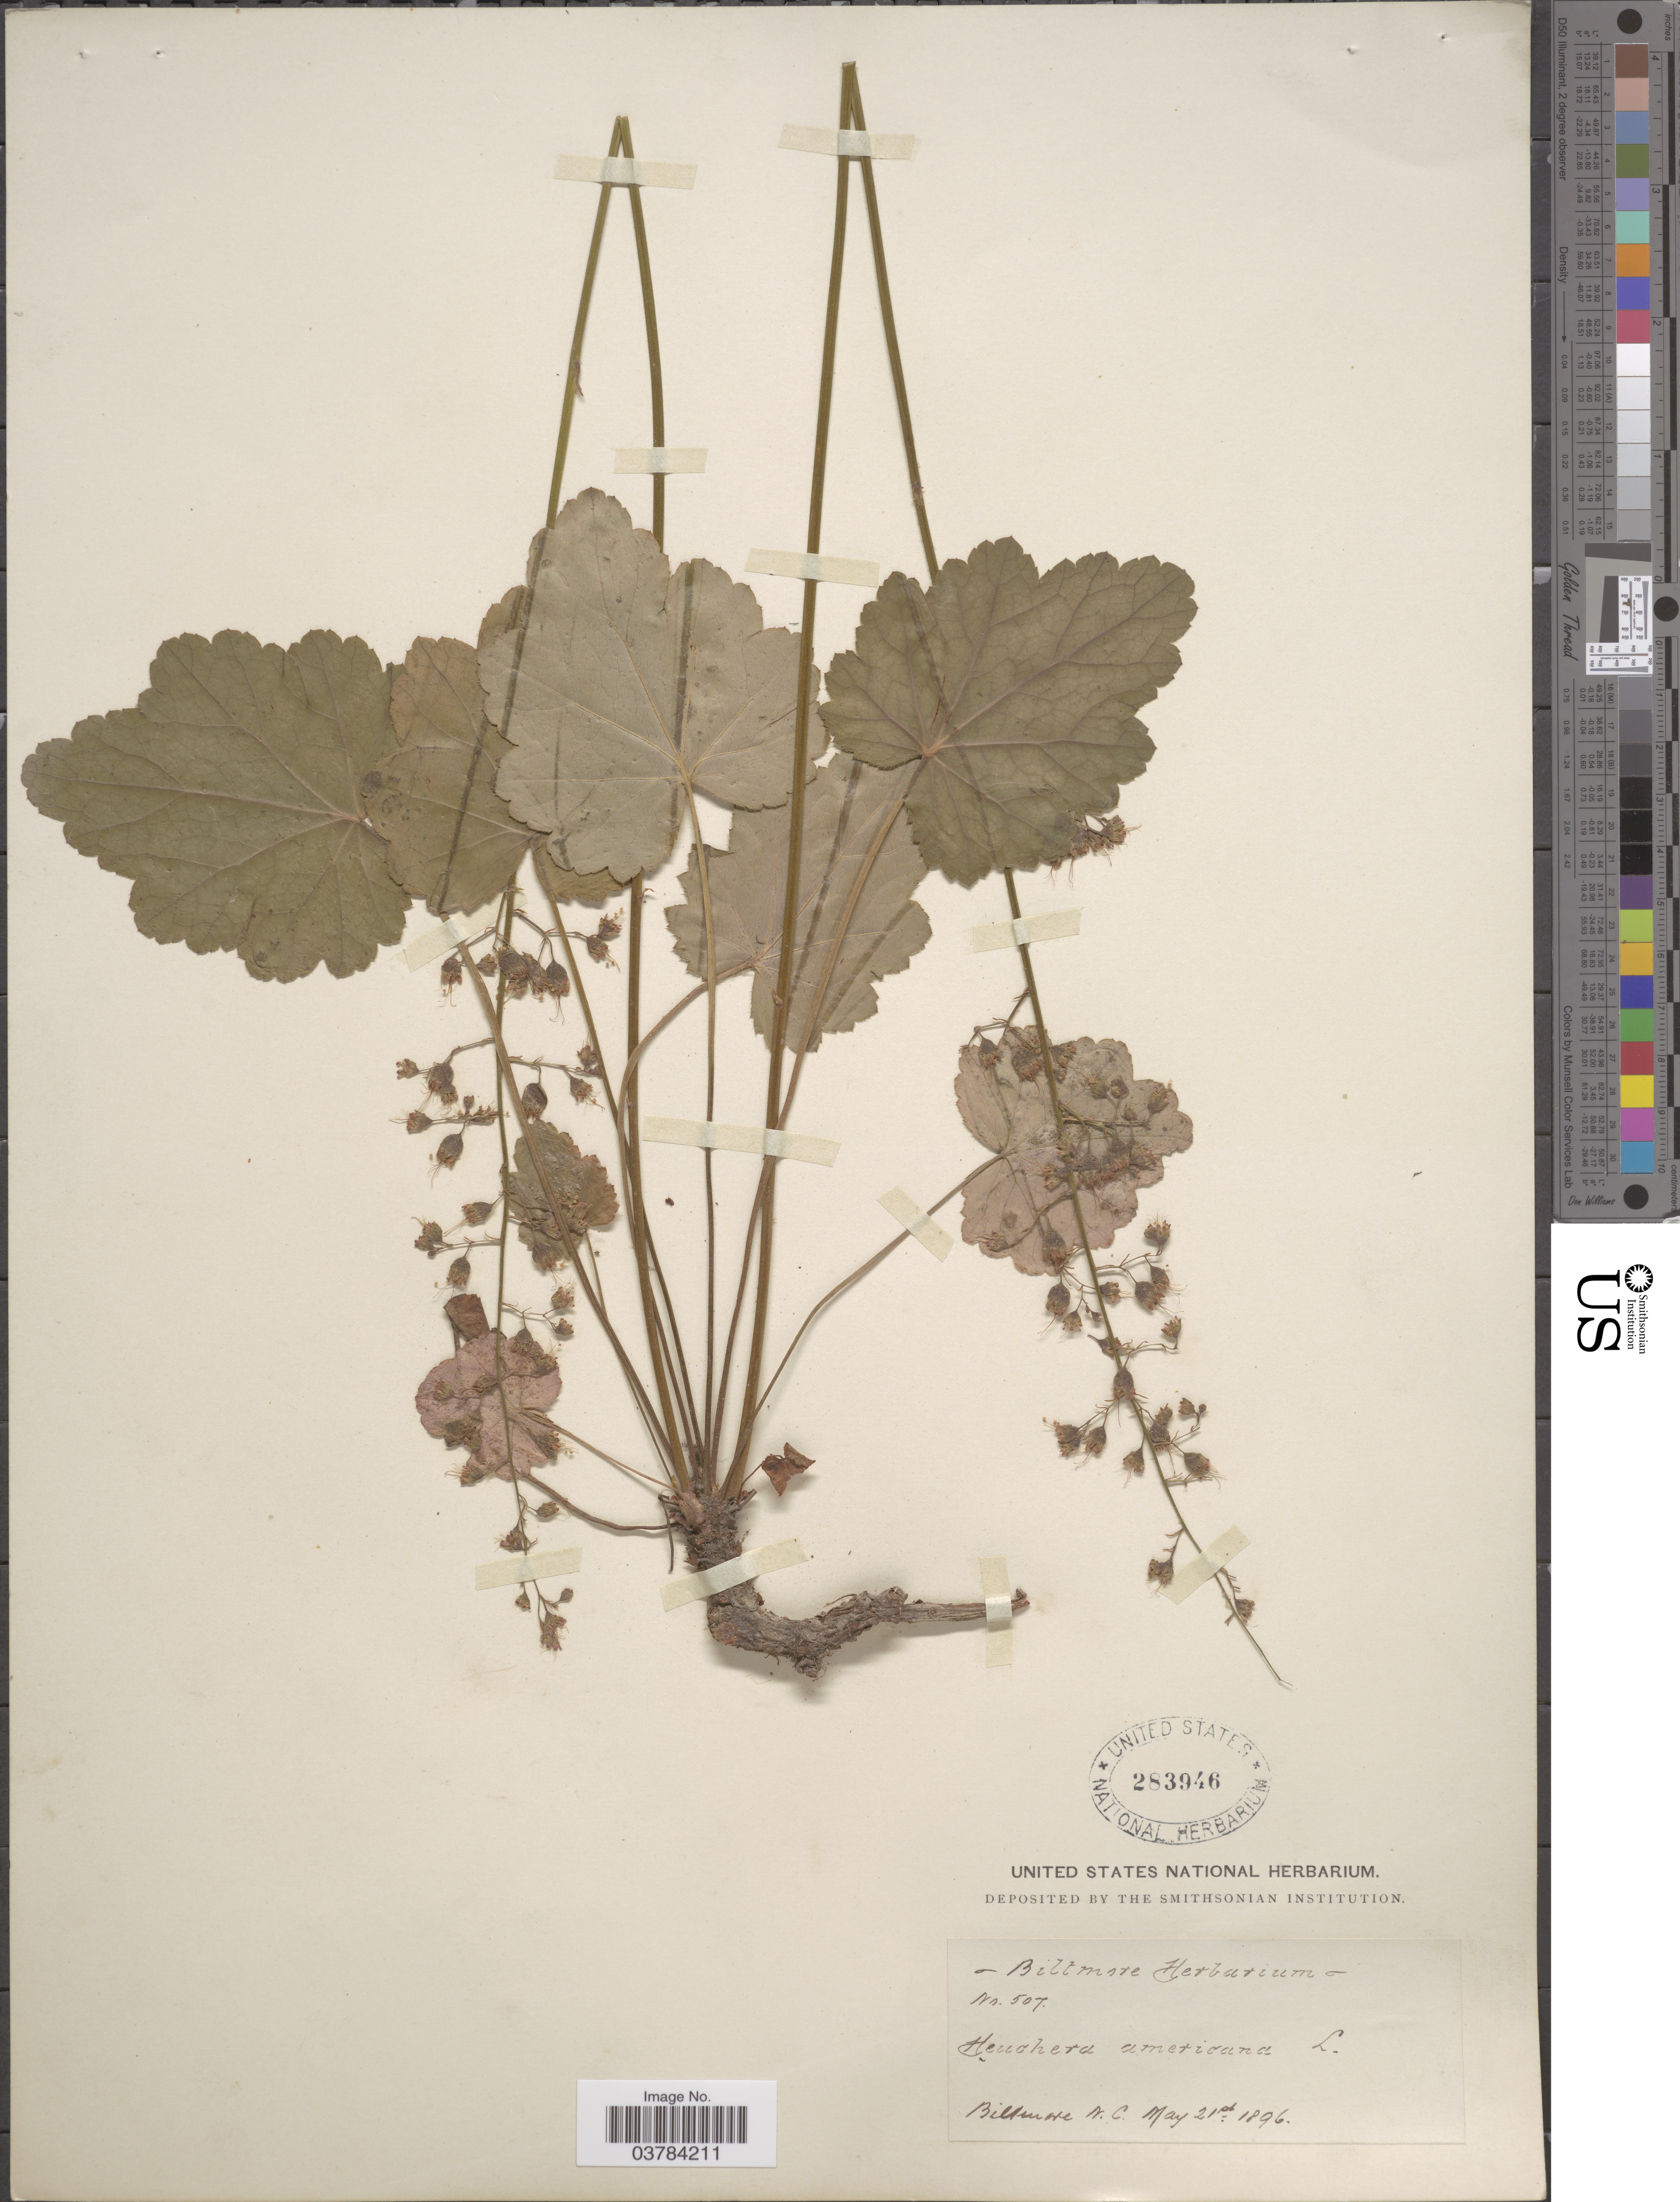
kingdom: Plantae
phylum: Tracheophyta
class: Magnoliopsida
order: Saxifragales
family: Saxifragaceae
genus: Heuchera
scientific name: Heuchera americana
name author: L.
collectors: ex herb. Biltmore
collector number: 507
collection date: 1896-05-21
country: United States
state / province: North Carolina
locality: Biltmore.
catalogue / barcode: US 283946